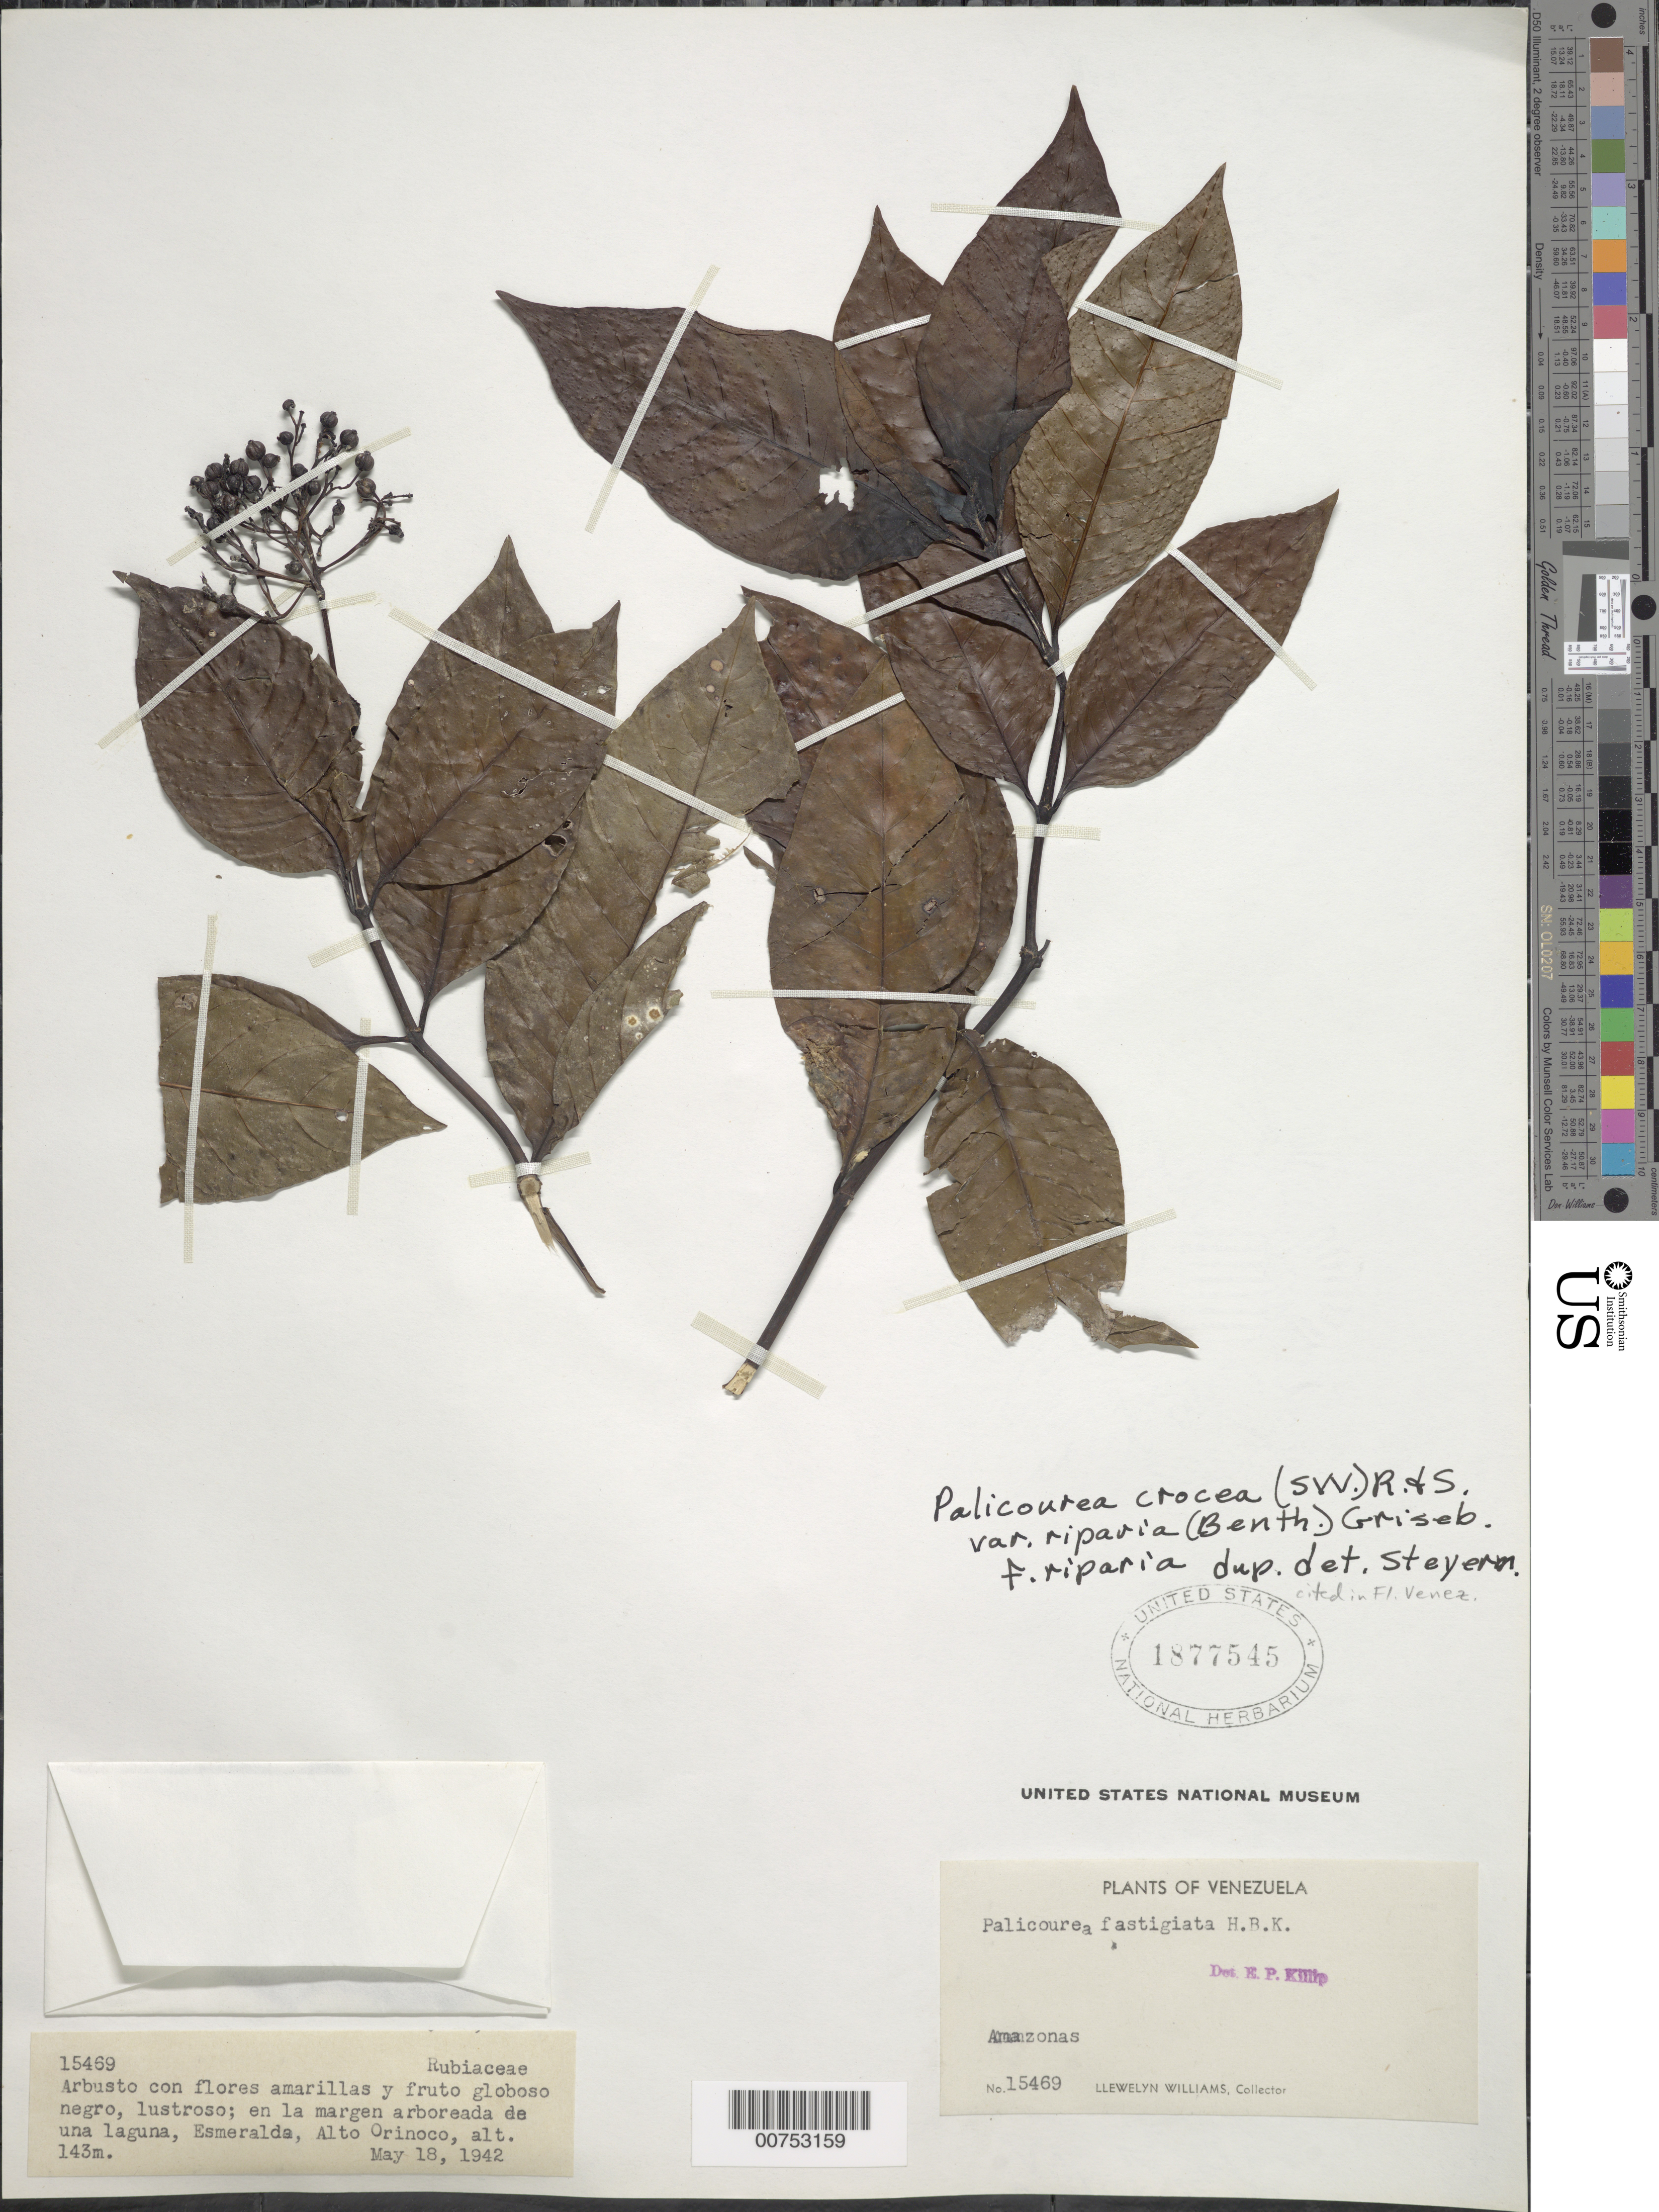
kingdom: Plantae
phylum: Tracheophyta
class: Magnoliopsida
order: Gentianales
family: Rubiaceae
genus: Palicourea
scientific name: Palicourea crocea var. riparia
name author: (Benth.) Griseb.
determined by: Steyermark, Julian A., (VEN)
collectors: Ll. Williams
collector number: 15469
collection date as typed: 18-May-42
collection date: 1942-05-18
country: Venezuela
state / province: Amazonas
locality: Esmeralda, Alto Orinoco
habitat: Margen arboreada de una laguna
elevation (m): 143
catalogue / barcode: US 1877545